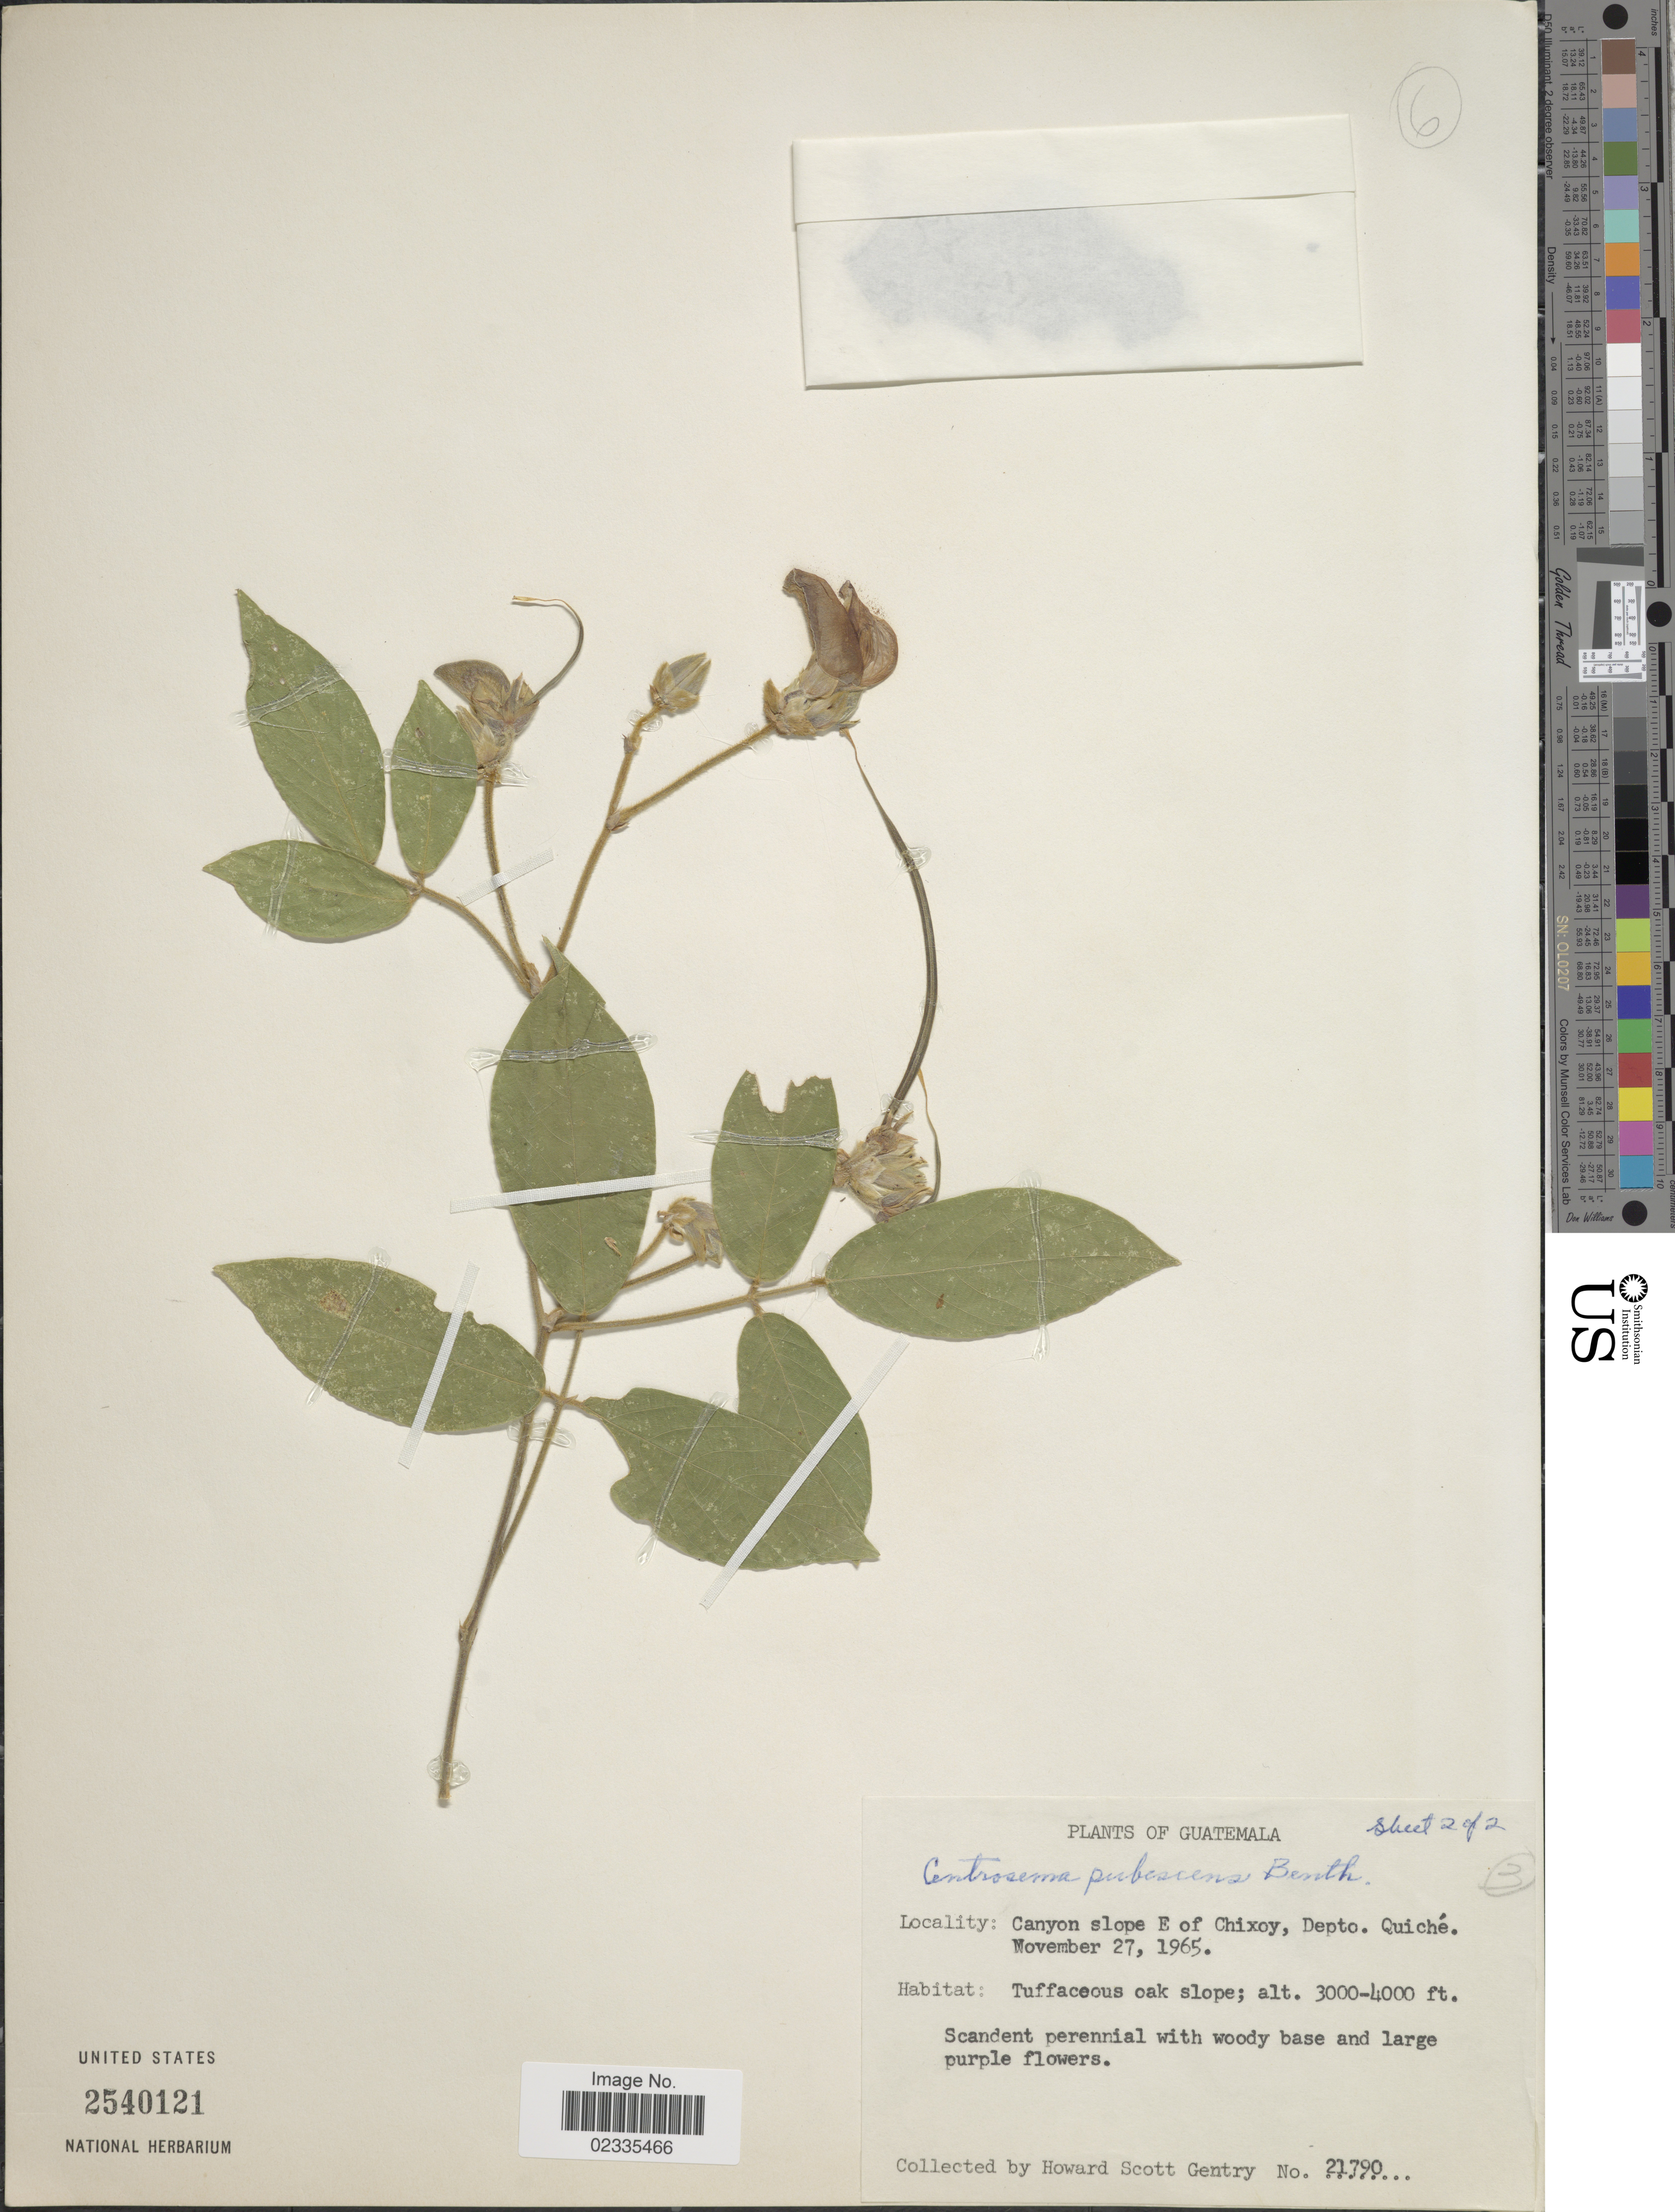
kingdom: Plantae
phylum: Tracheophyta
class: Magnoliopsida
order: Fabales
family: Fabaceae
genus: Centrosema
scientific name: Centrosema pubescens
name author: Benth.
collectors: H. S. Gentry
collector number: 21790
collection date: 1965-11-27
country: Guatemala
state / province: El Quiché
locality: Canyon slope E of Chixoy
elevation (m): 914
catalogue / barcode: US 2540121